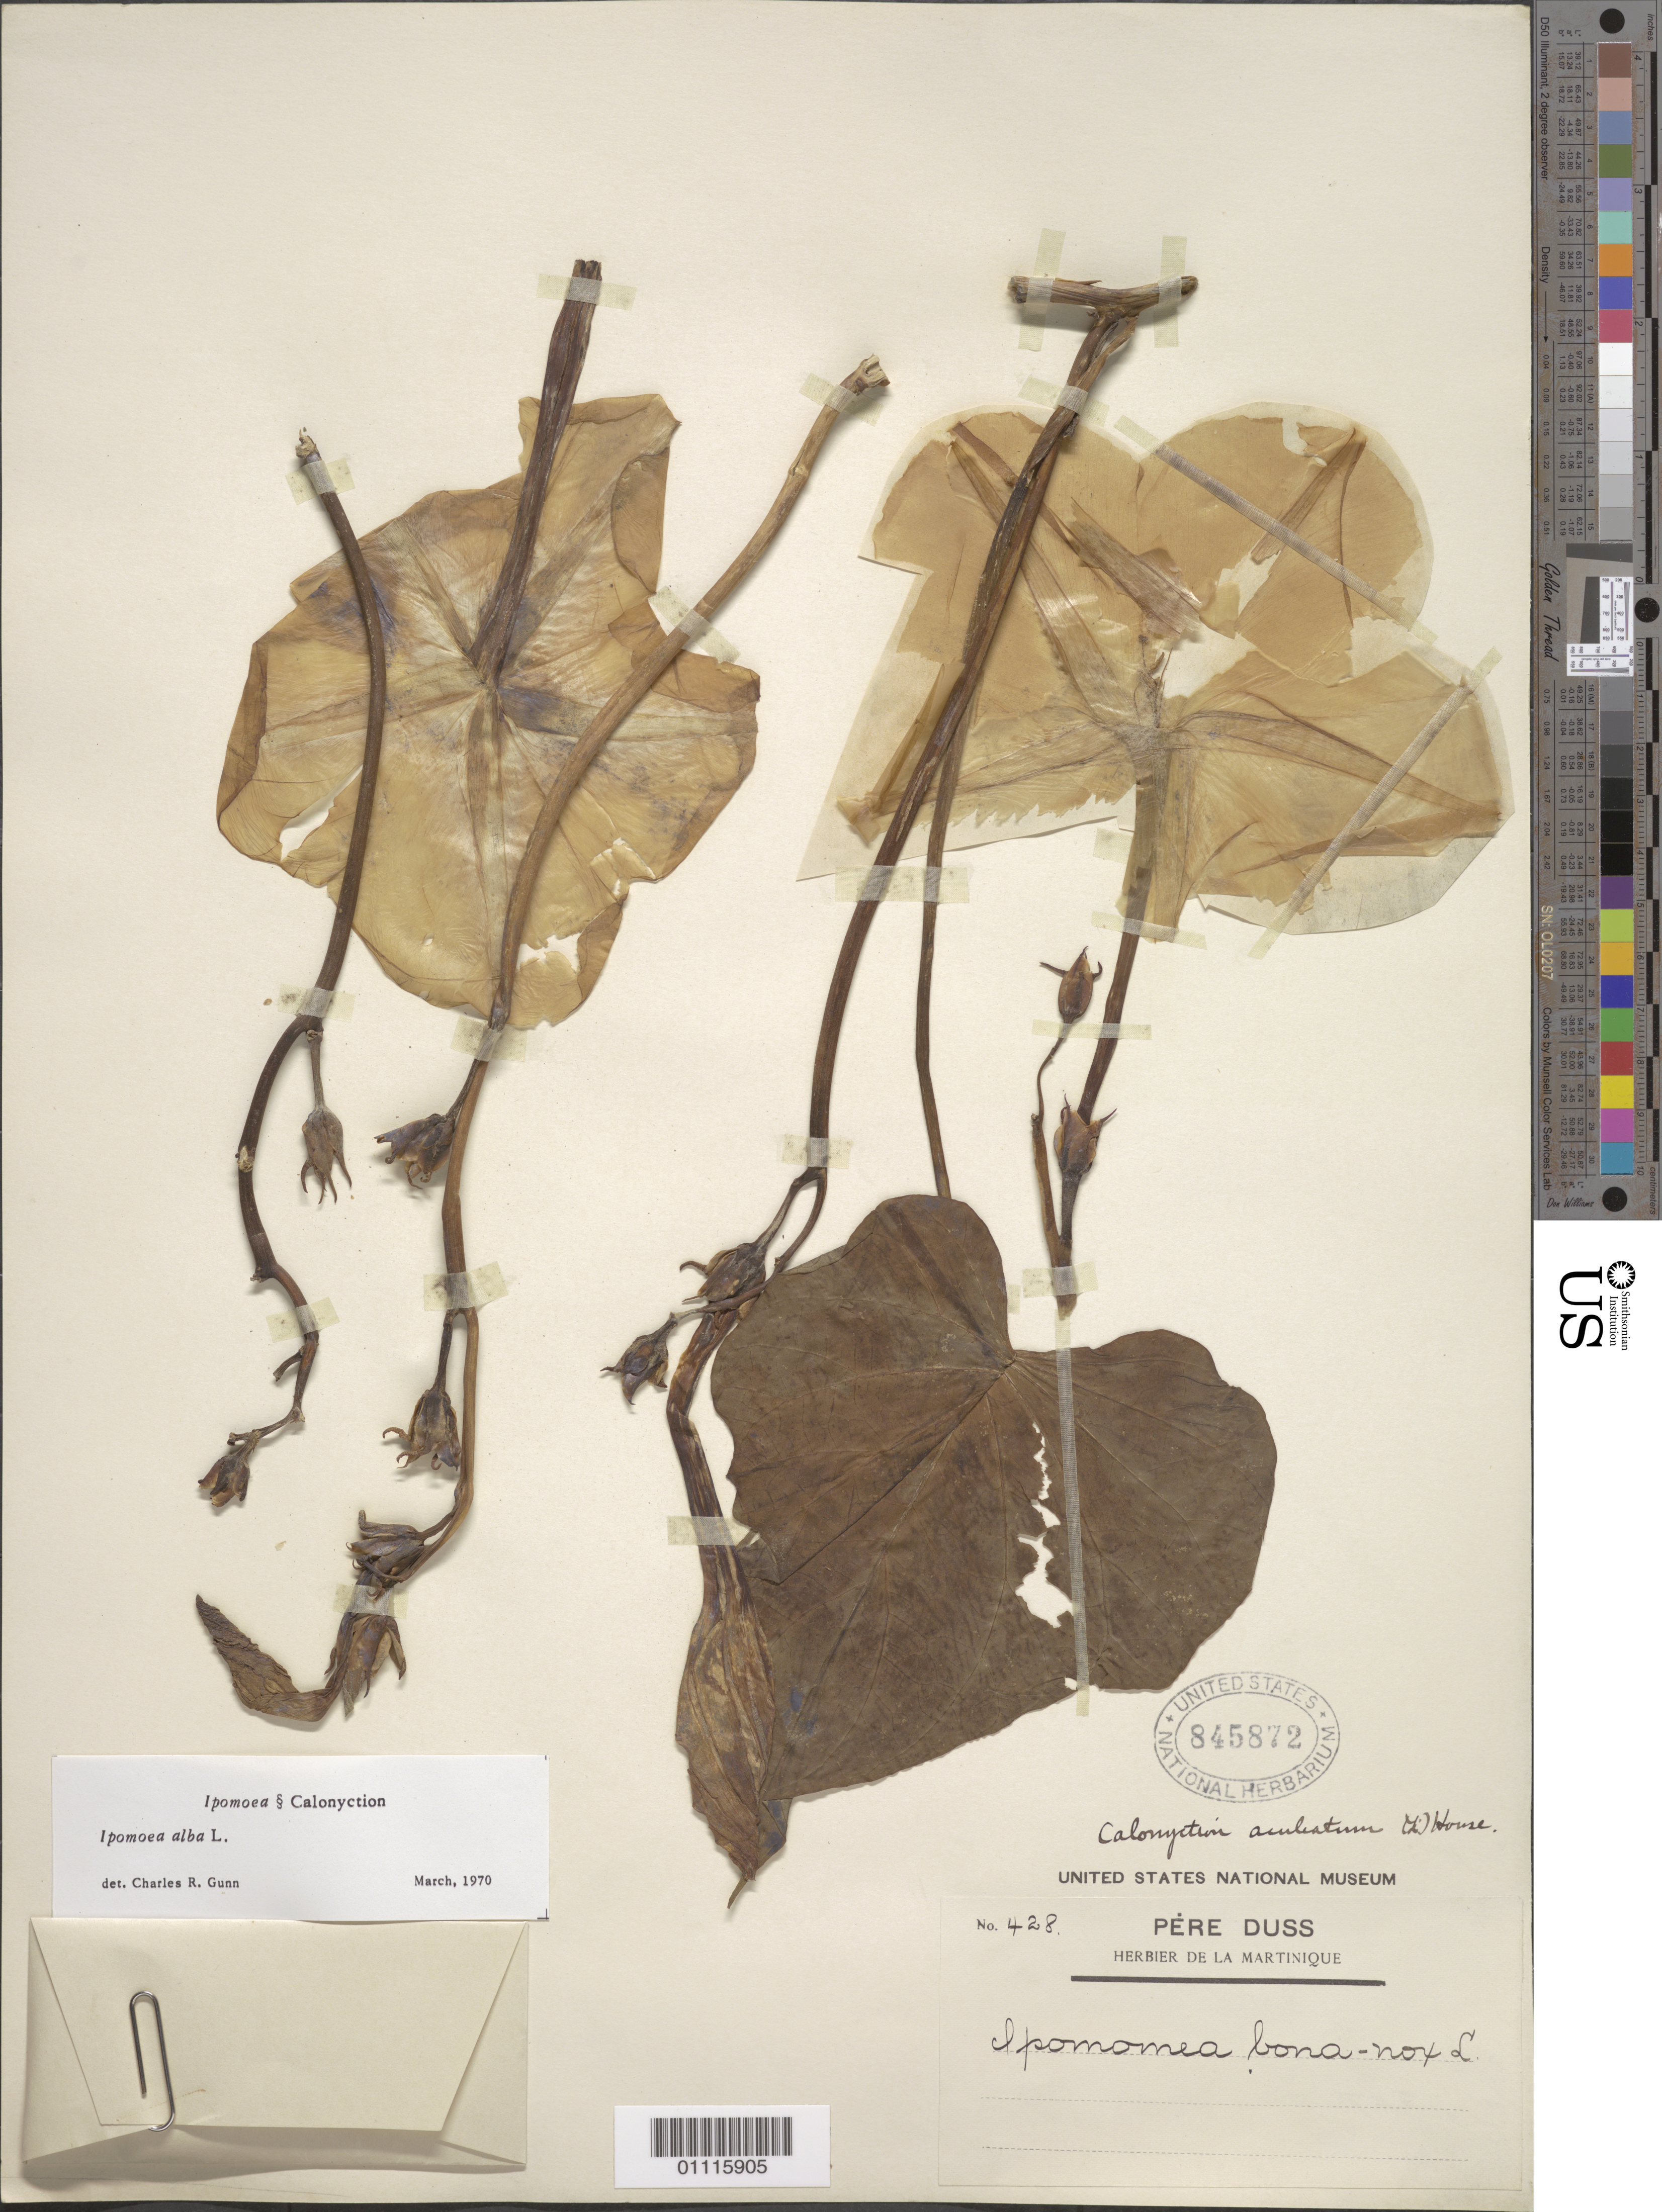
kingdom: Plantae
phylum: Tracheophyta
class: Magnoliopsida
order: Solanales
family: Convolvulaceae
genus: Ipomoea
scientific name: Ipomoea alba L.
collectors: Père Duss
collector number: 428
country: Martinique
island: Martinique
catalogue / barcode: US 845872